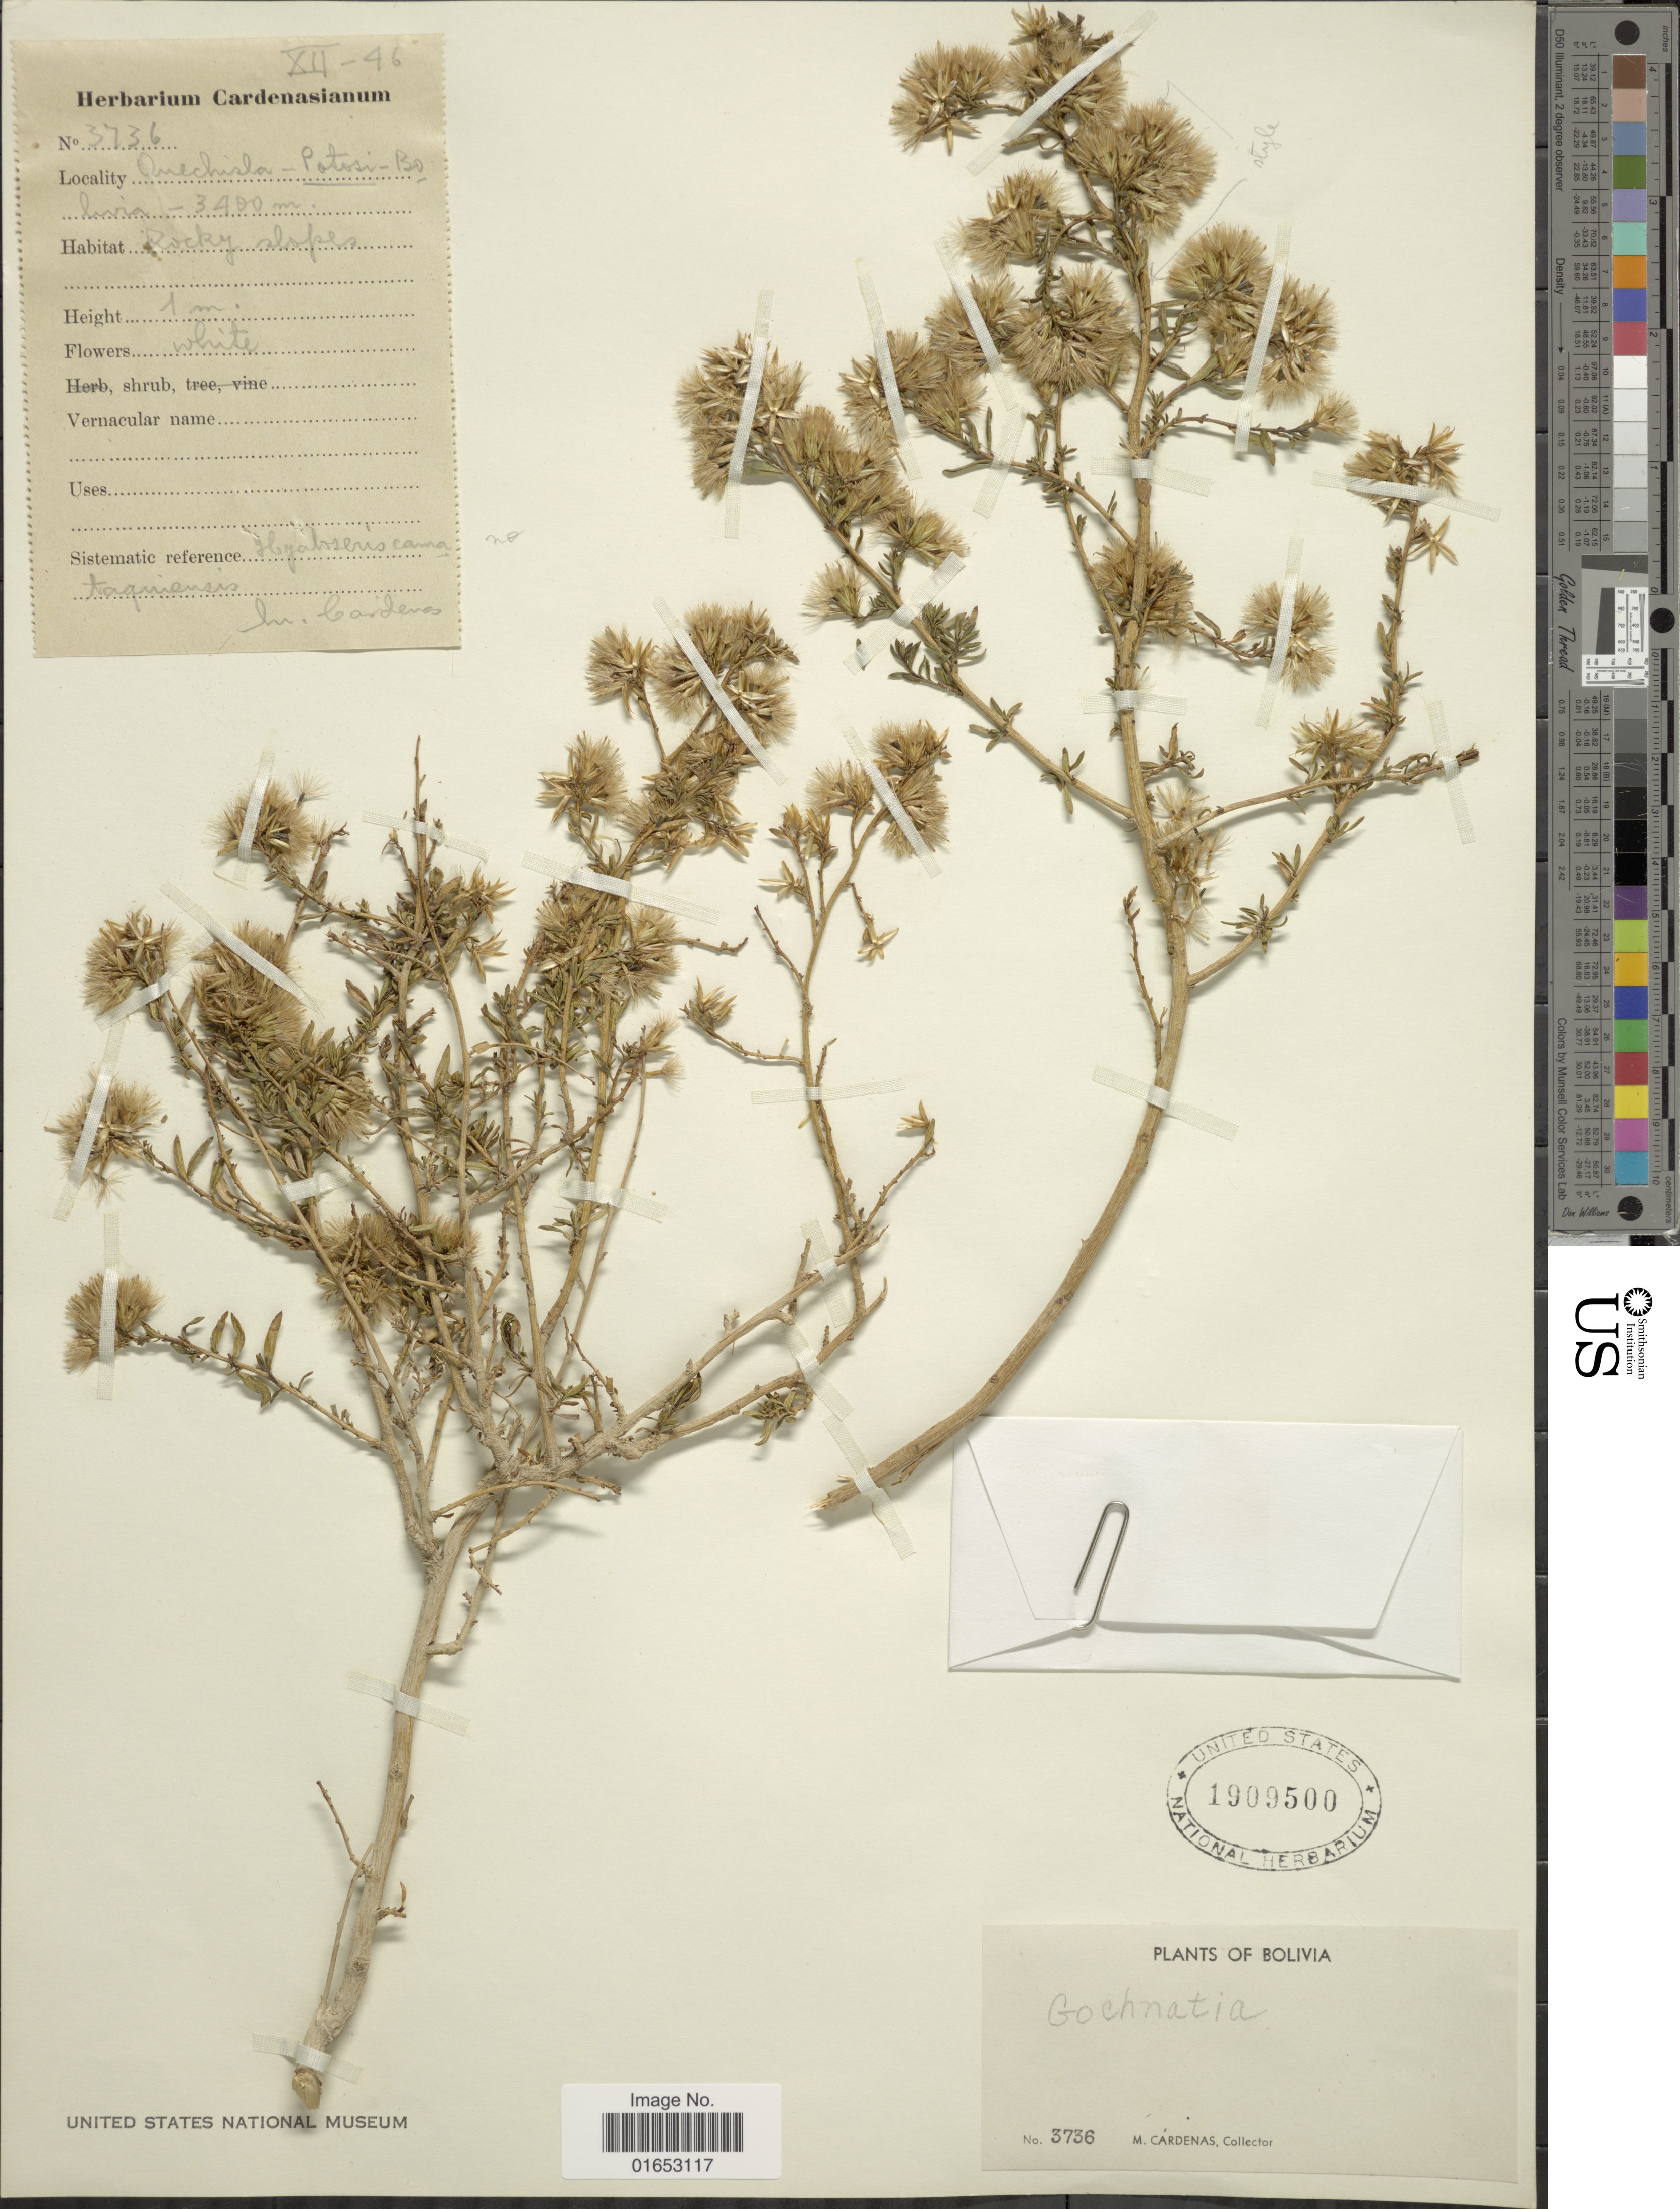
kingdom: Plantae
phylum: Tracheophyta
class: Magnoliopsida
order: Asterales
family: Asteraceae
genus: Helogyne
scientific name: Helogyne straminea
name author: (DC.) B.L. Rob.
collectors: M. Cárdenas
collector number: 3736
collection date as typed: Transcribed d/m/y: /12/46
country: Bolivia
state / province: Potosi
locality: Quechisla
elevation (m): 3400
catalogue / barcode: US 1909500